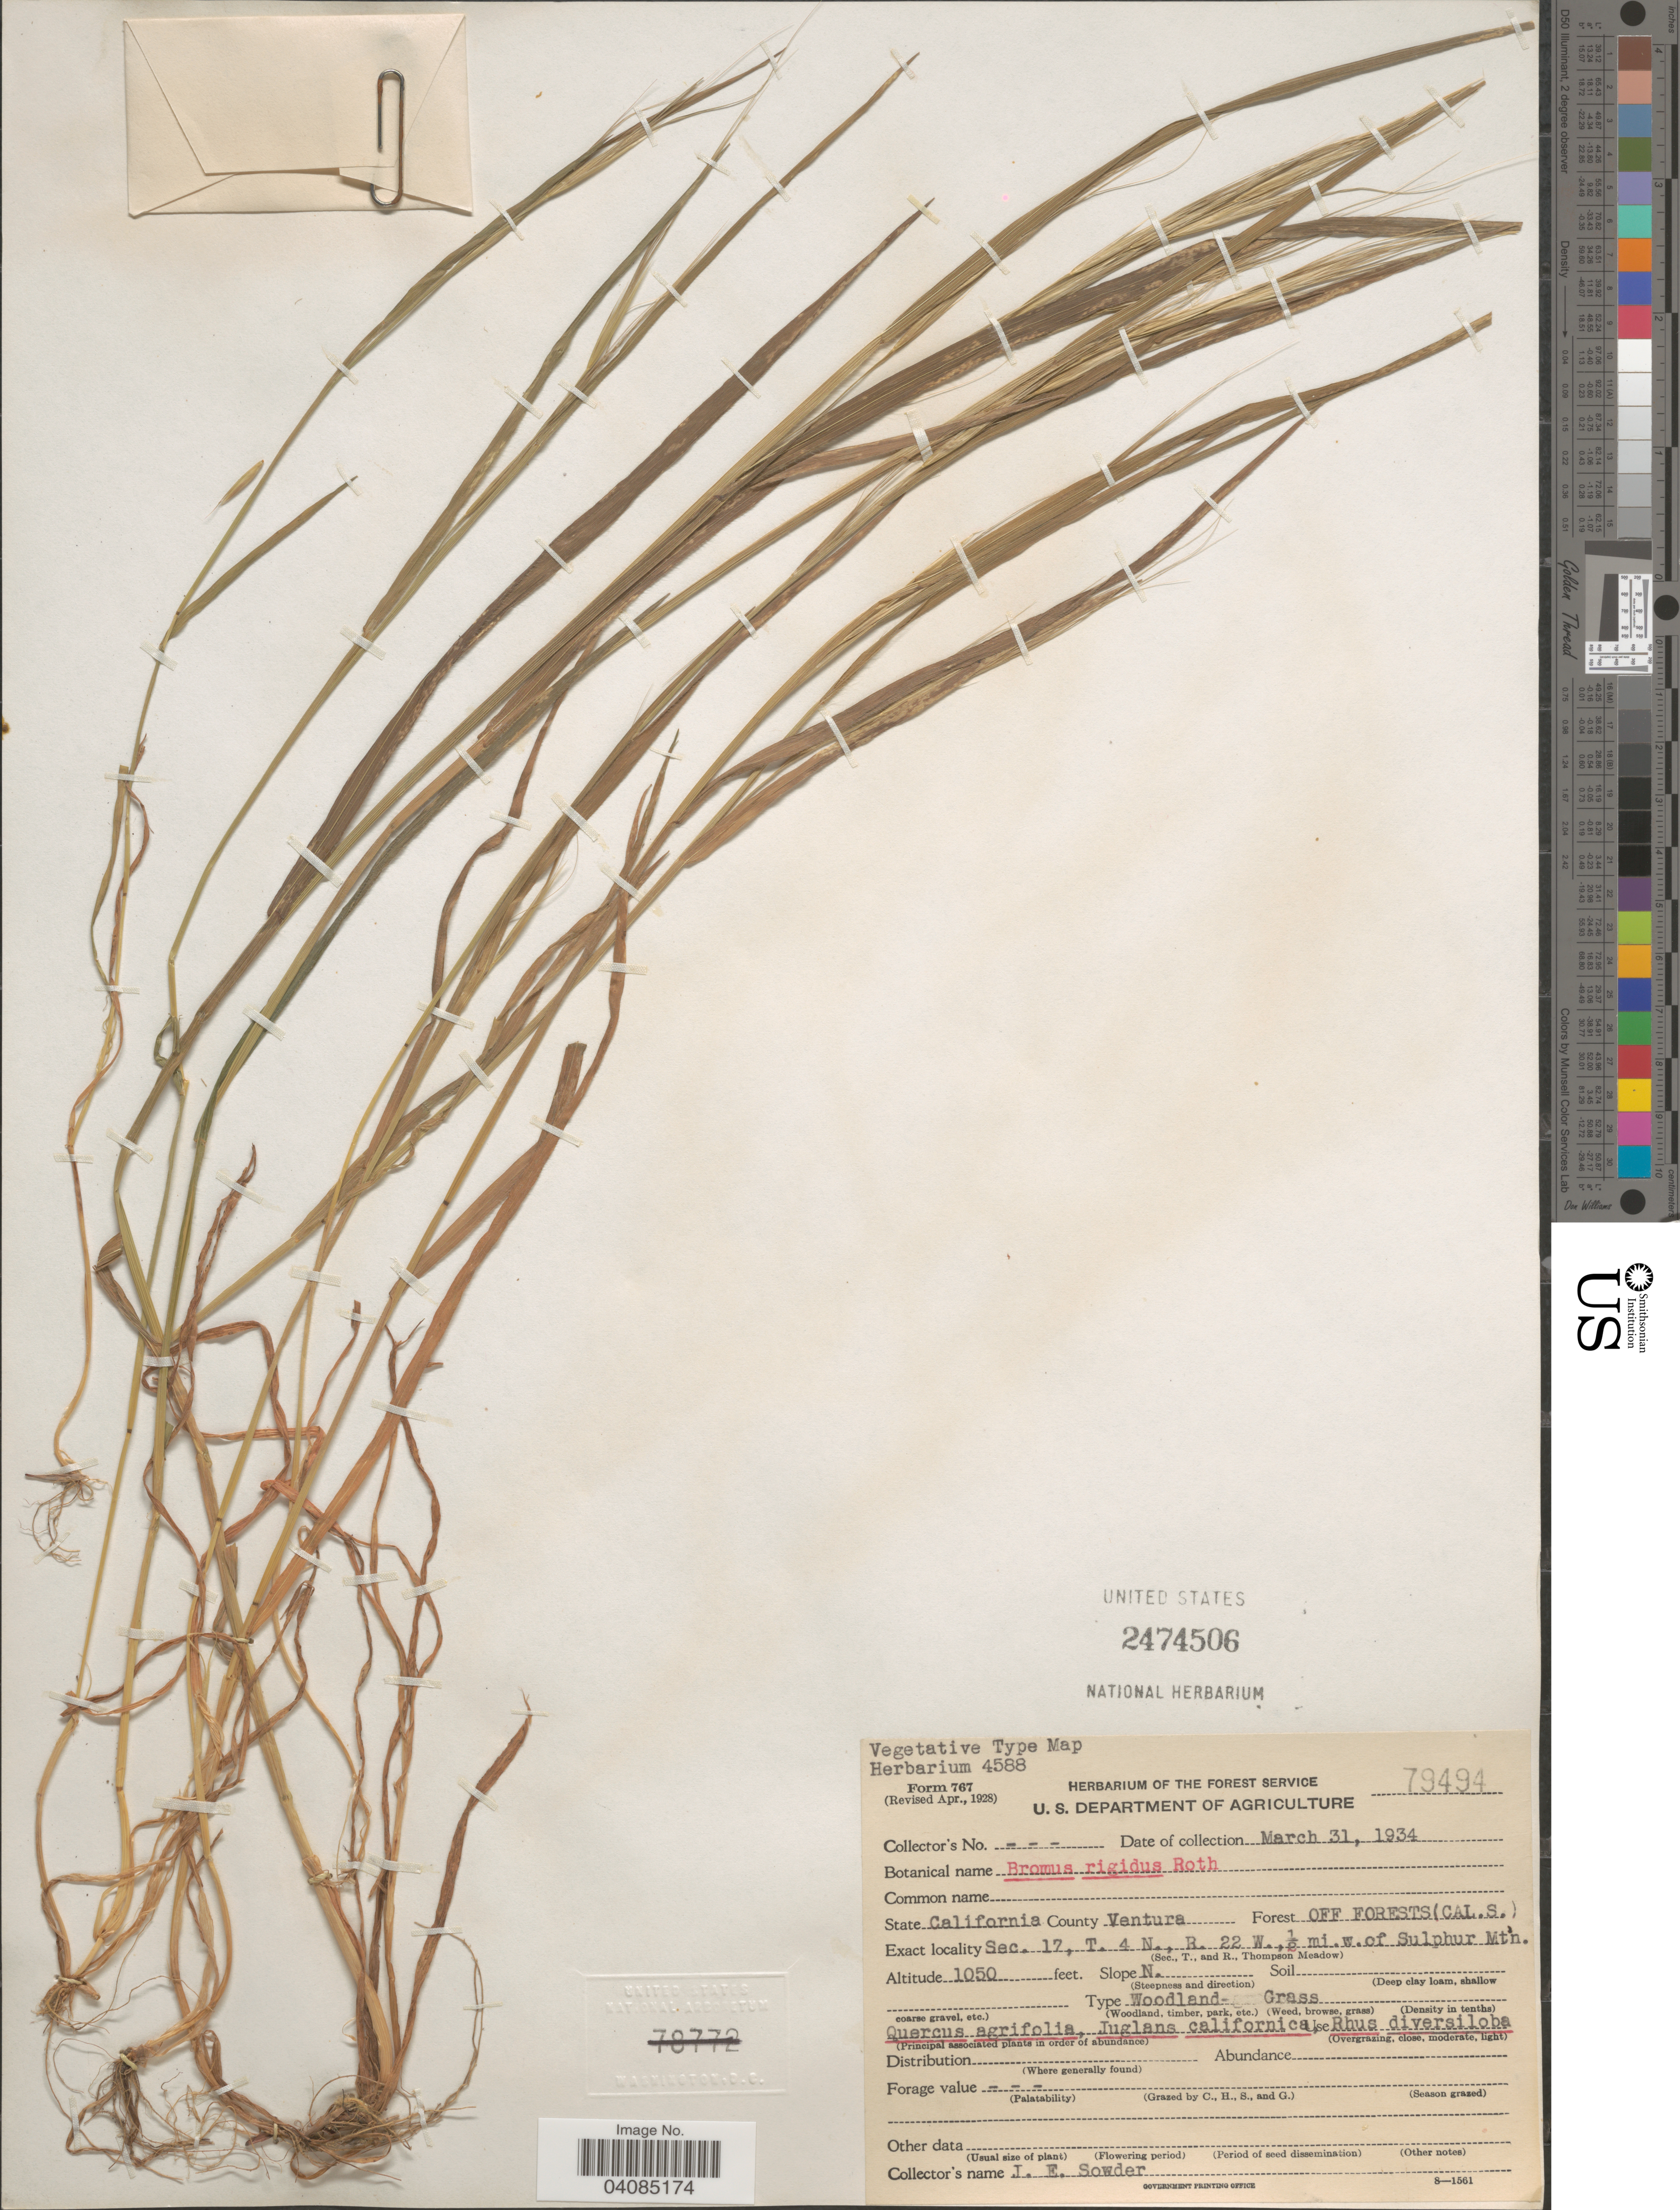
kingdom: Plantae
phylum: Tracheophyta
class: Liliopsida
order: Poales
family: Poaceae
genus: Bromus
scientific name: Bromus rigidus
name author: Roth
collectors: J. Sowder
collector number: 79494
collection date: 1934-03-31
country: United States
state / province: California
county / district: Ventura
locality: County Ventura. Forest Off Forests (Cal. S.). Sec. 17, T. 4 N., R. 22 W., ½ mi. w. of Sulphur Mtn.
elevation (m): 320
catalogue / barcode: US 2474506